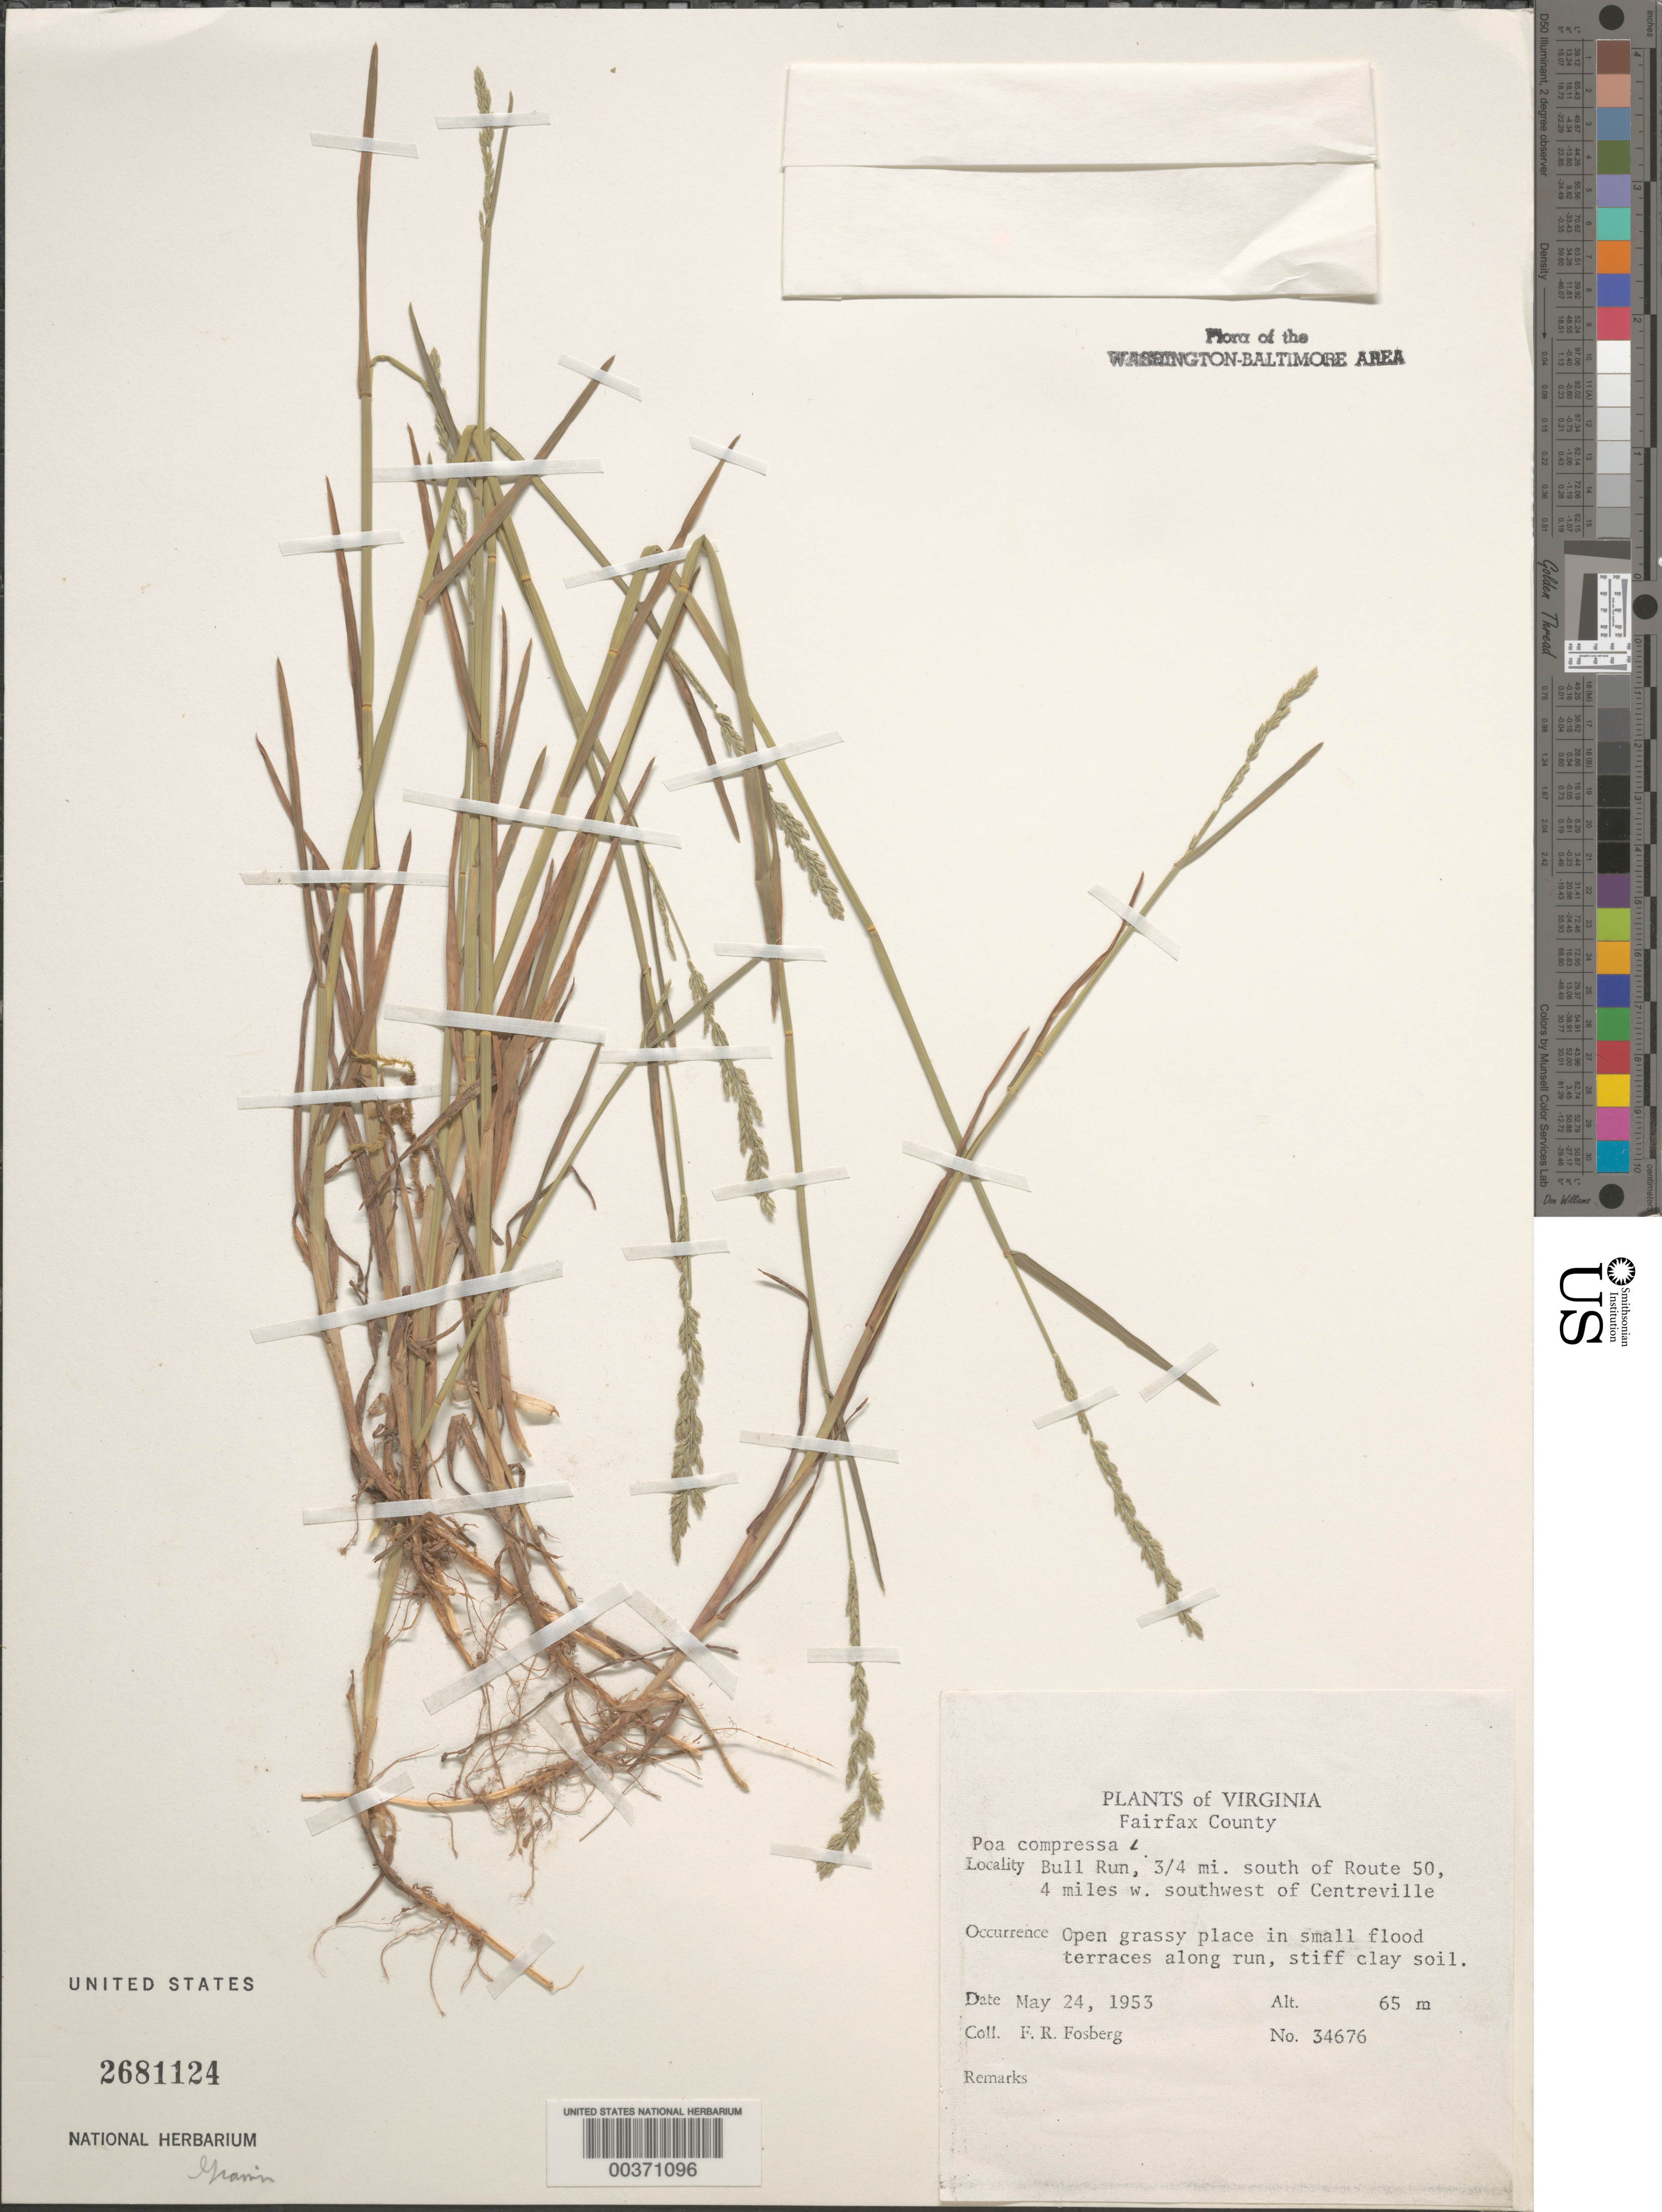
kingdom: Plantae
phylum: Tracheophyta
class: Liliopsida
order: Poales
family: Poaceae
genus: Poa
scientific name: Poa compressa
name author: L.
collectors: F. R. Fosberg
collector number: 34676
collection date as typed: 24 May 1953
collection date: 1953-05-24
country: United States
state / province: Virginia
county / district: Fairfax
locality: Bull Run south of Route 50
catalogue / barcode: US 2681124